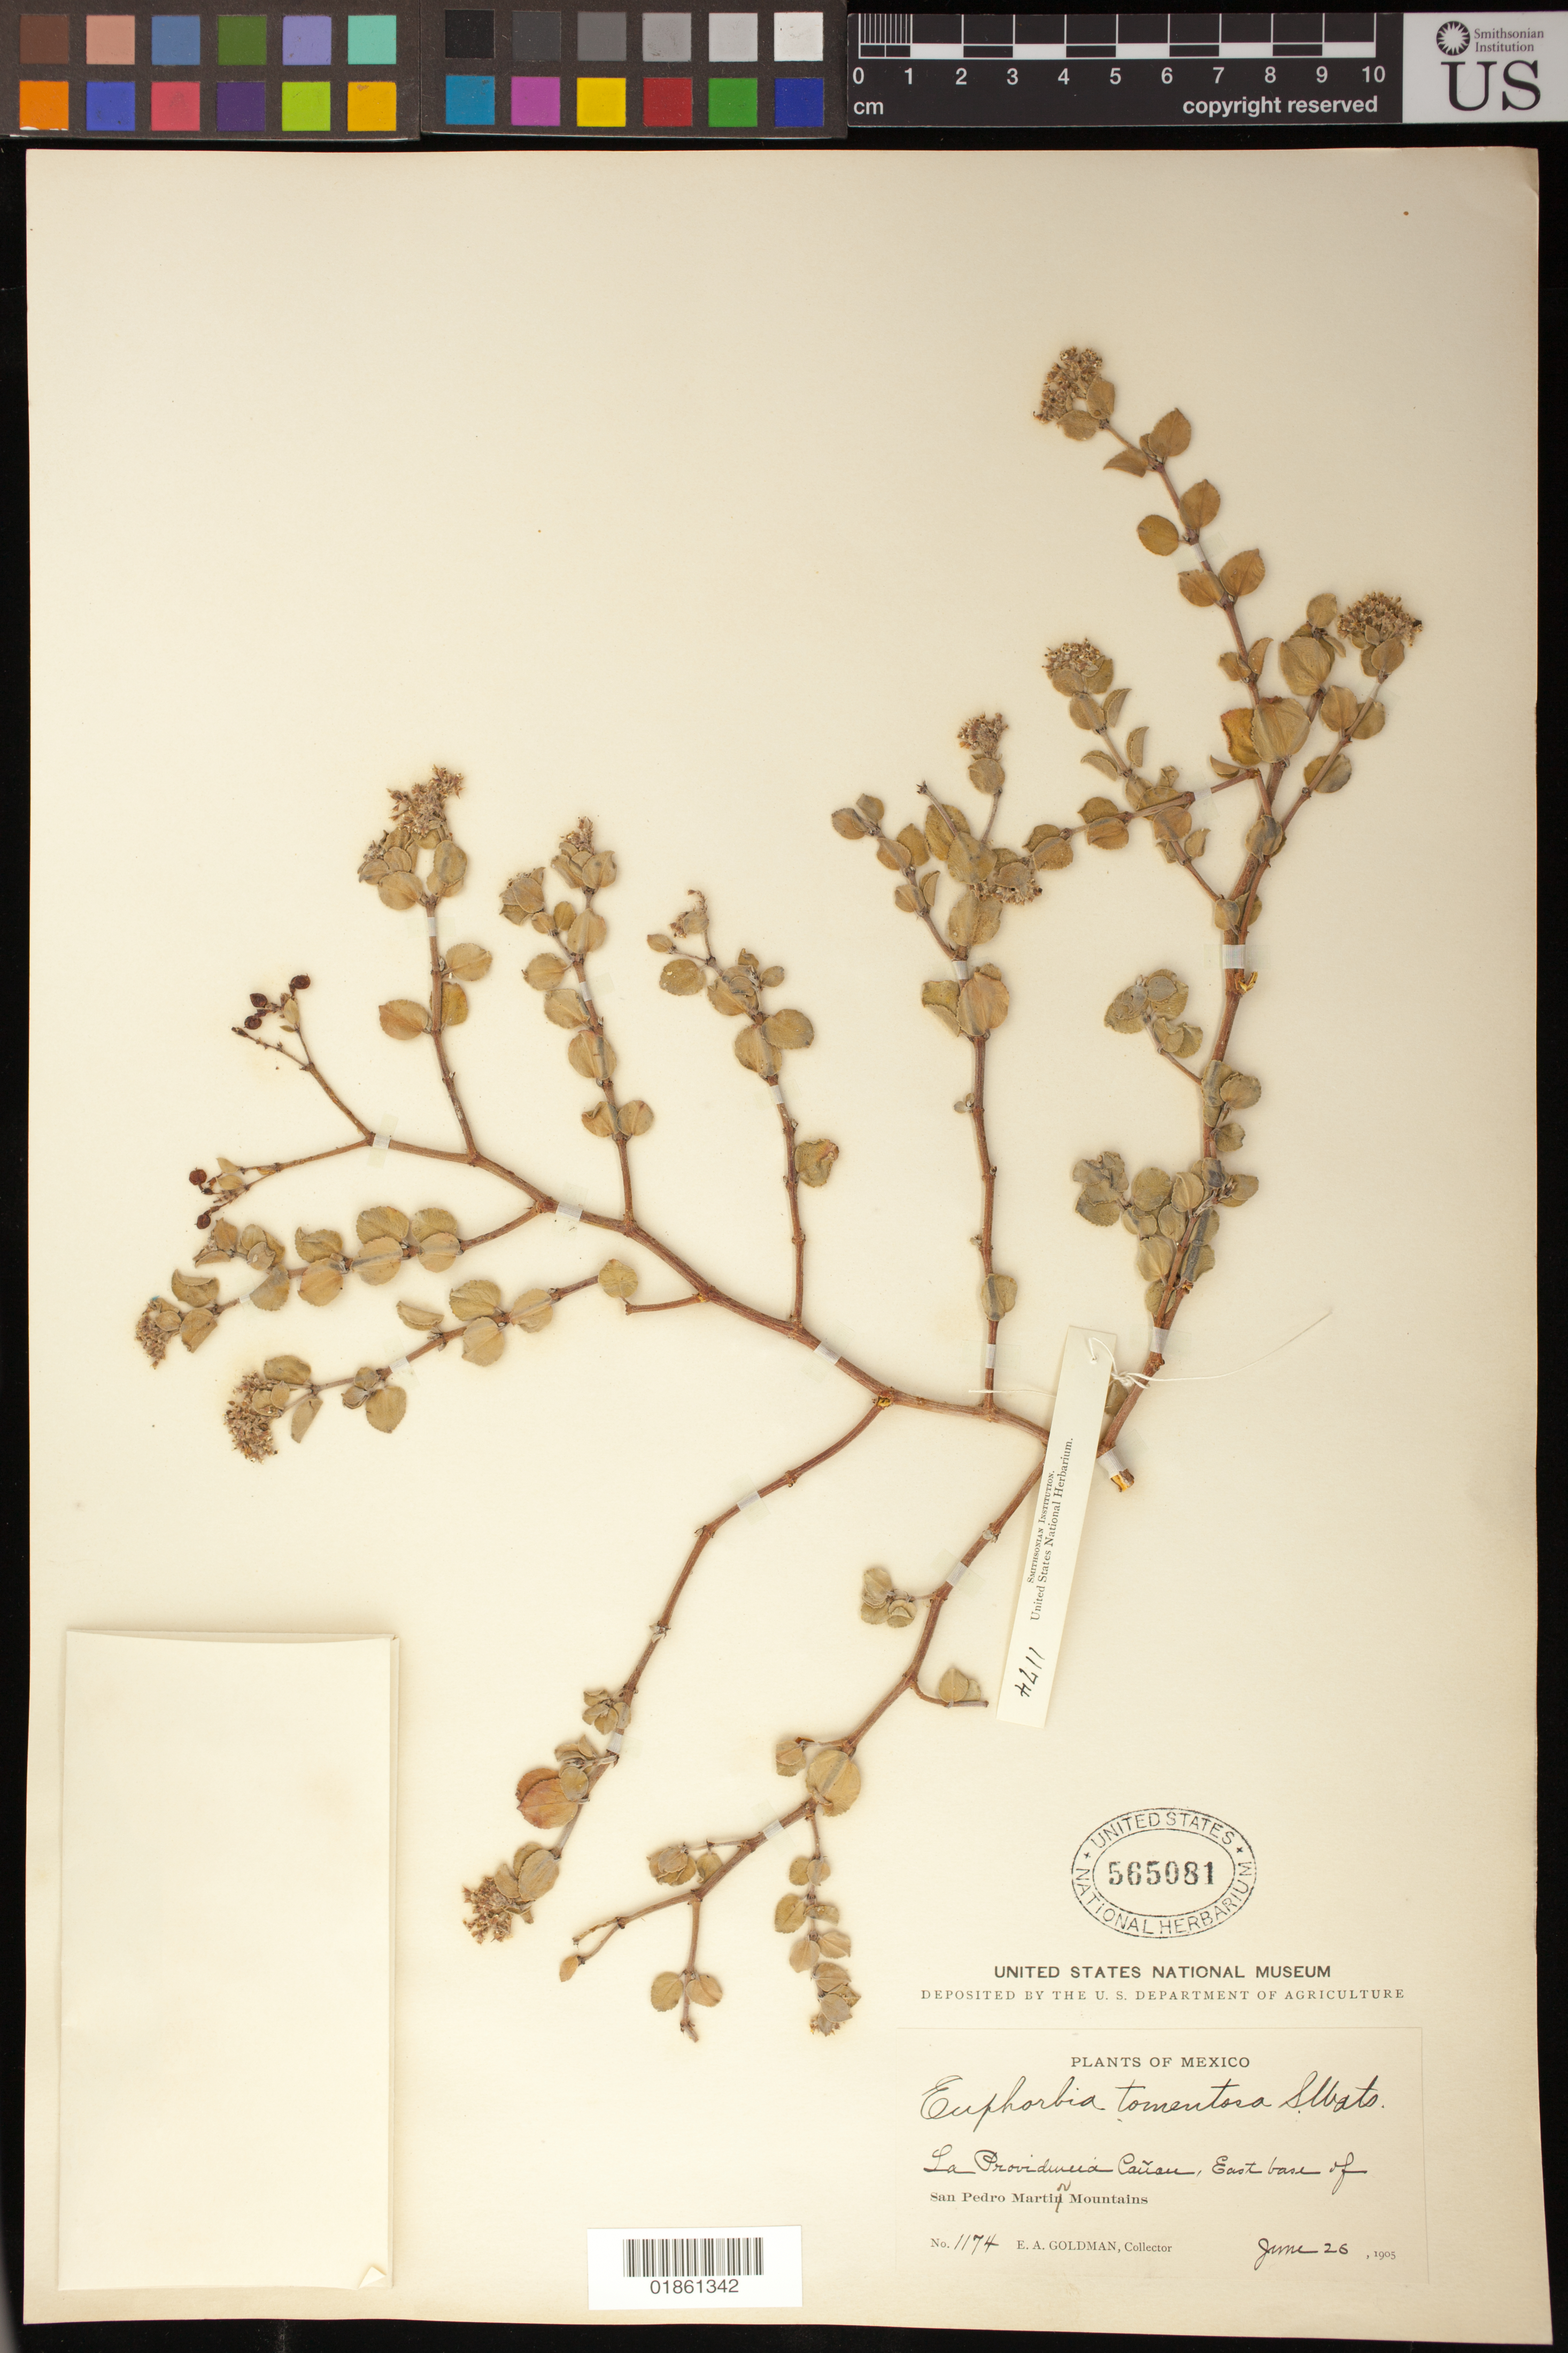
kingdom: Plantae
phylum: Tracheophyta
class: Magnoliopsida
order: Malpighiales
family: Euphorbiaceae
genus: Euphorbia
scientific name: Euphorbia tomentulosa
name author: S. Watson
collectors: E. A. Goldman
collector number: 1174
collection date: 1905-06-26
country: Mexico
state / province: Baja California Norte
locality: La Providencia Cauau [sp.?], east base of; San Pedro Martin Mountains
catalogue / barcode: US 565081